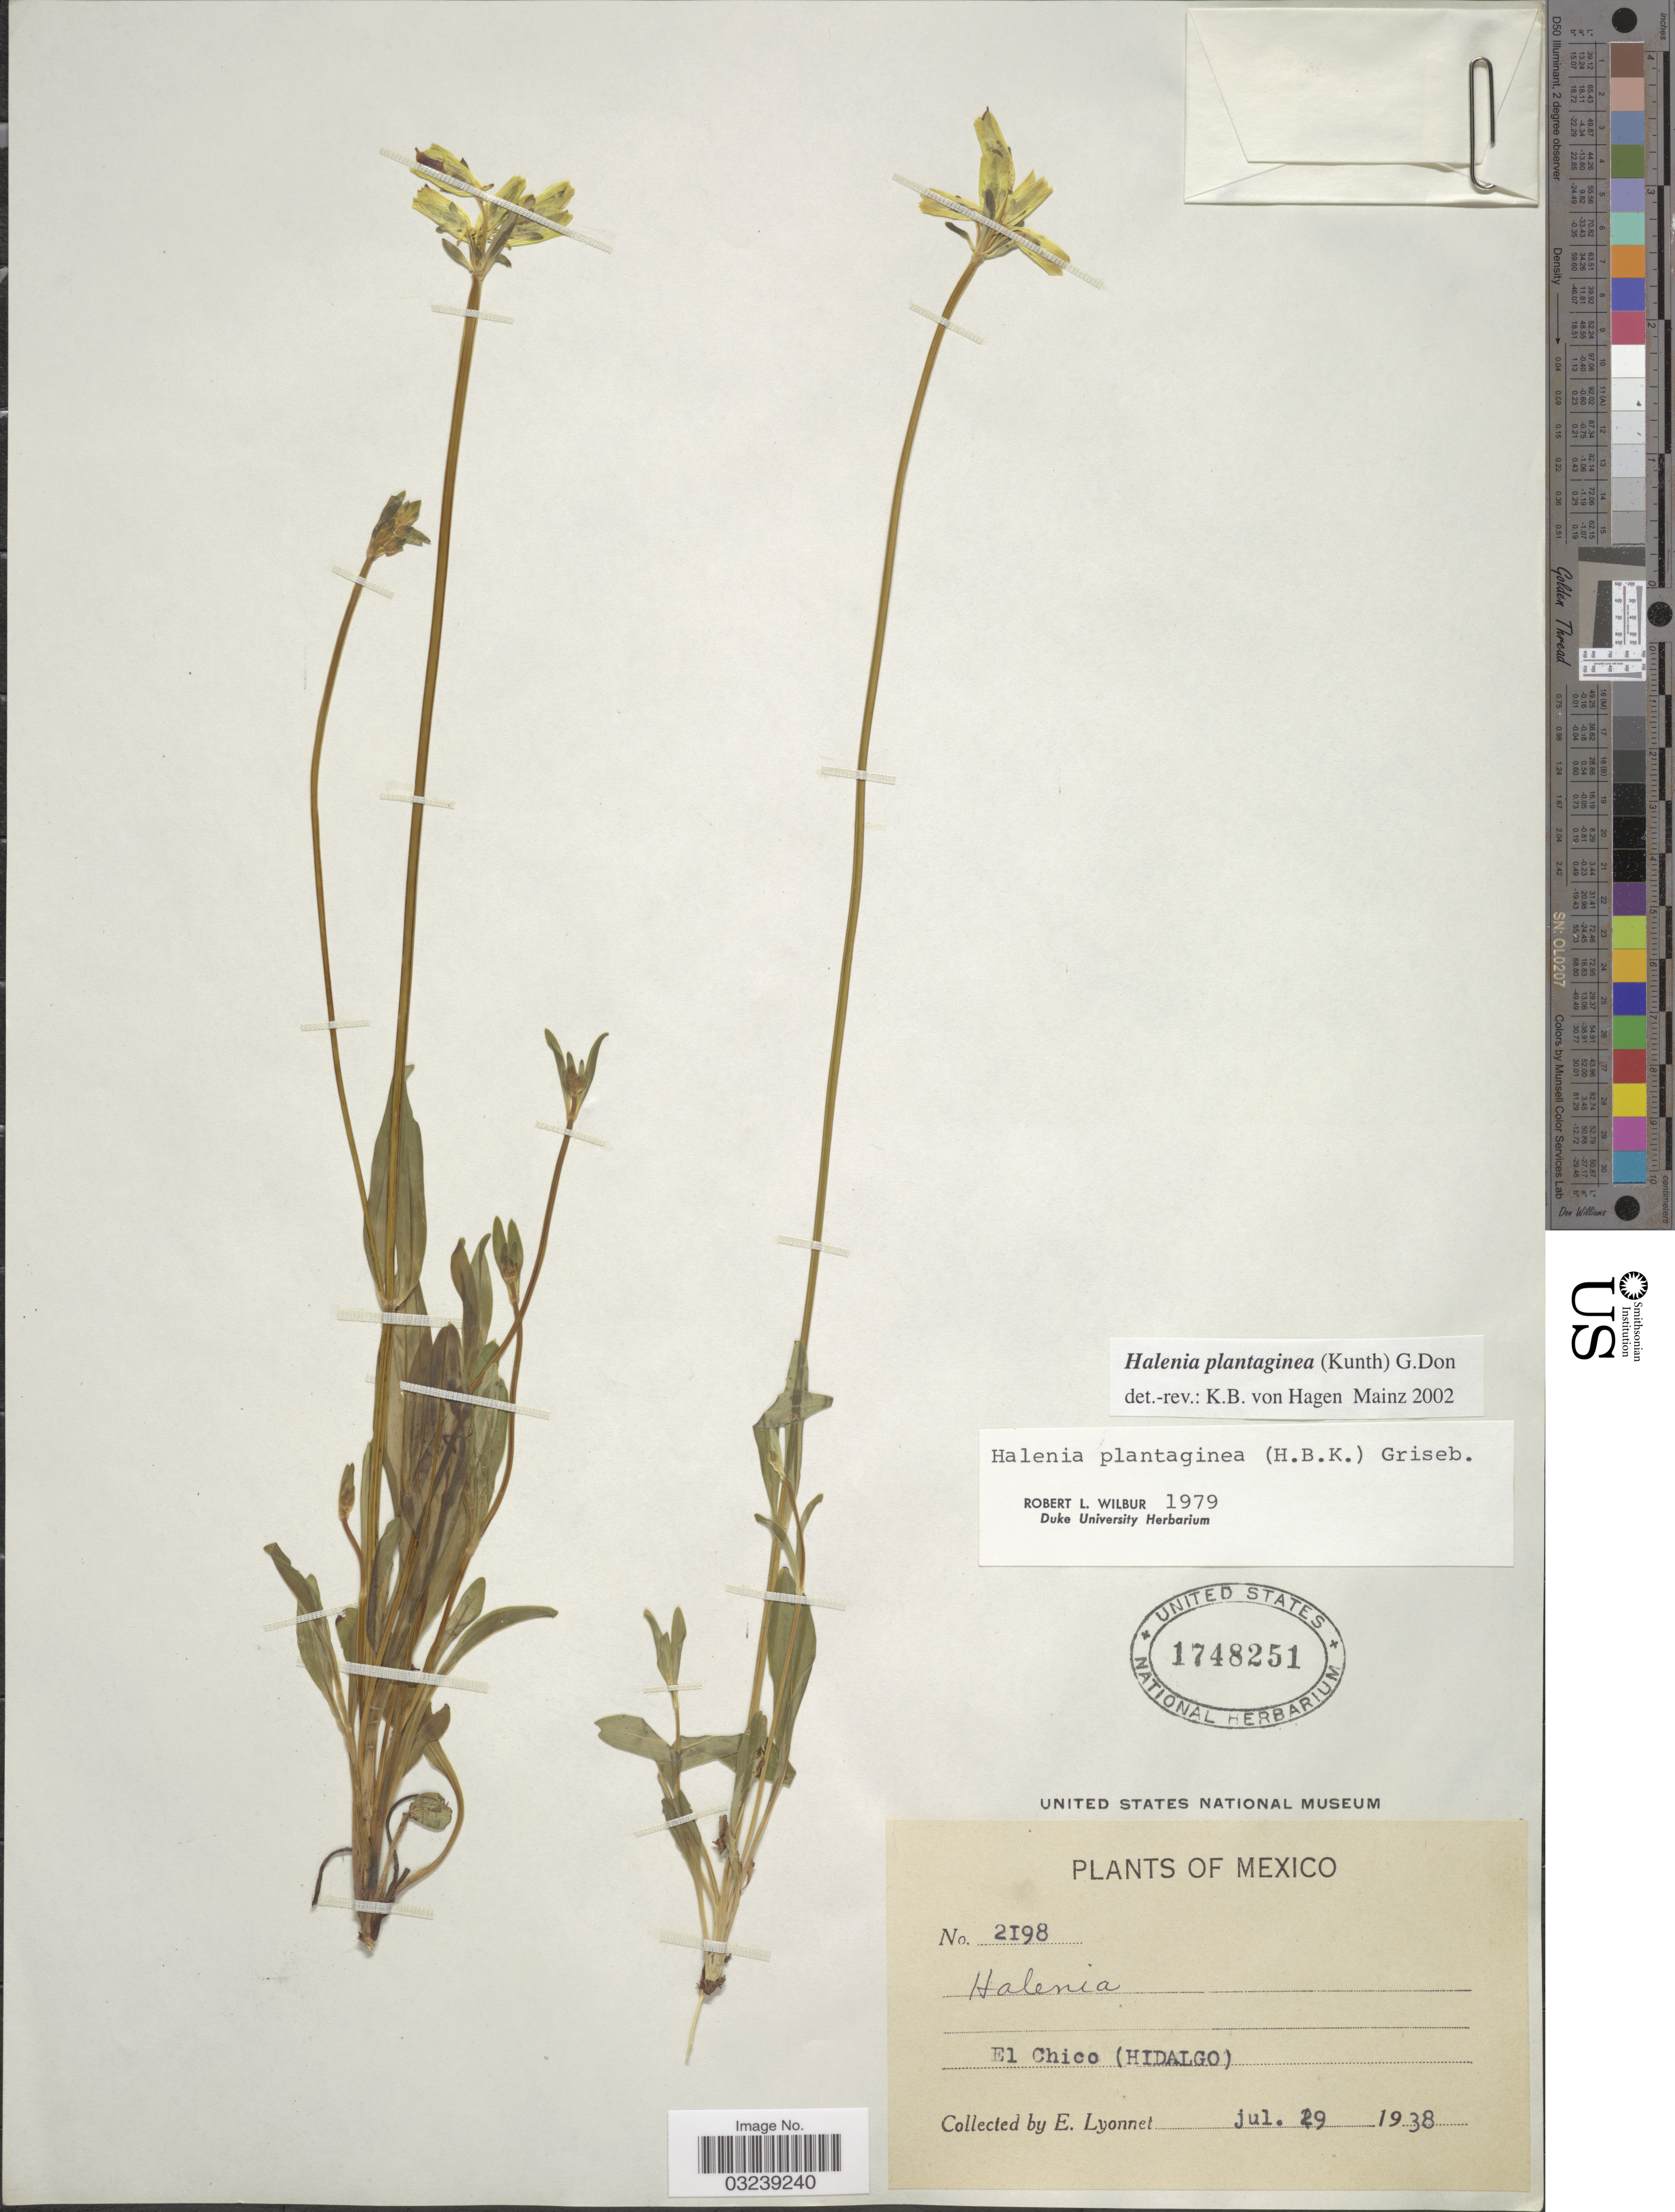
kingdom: Plantae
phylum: Tracheophyta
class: Magnoliopsida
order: Gentianales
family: Gentianaceae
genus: Halenia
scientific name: Halenia plantaginea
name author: (Kunth) G. Don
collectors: E. Lyonnet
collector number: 2198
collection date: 1938-07-29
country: Mexico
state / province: Hidalgo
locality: El Chico.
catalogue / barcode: US 1748251